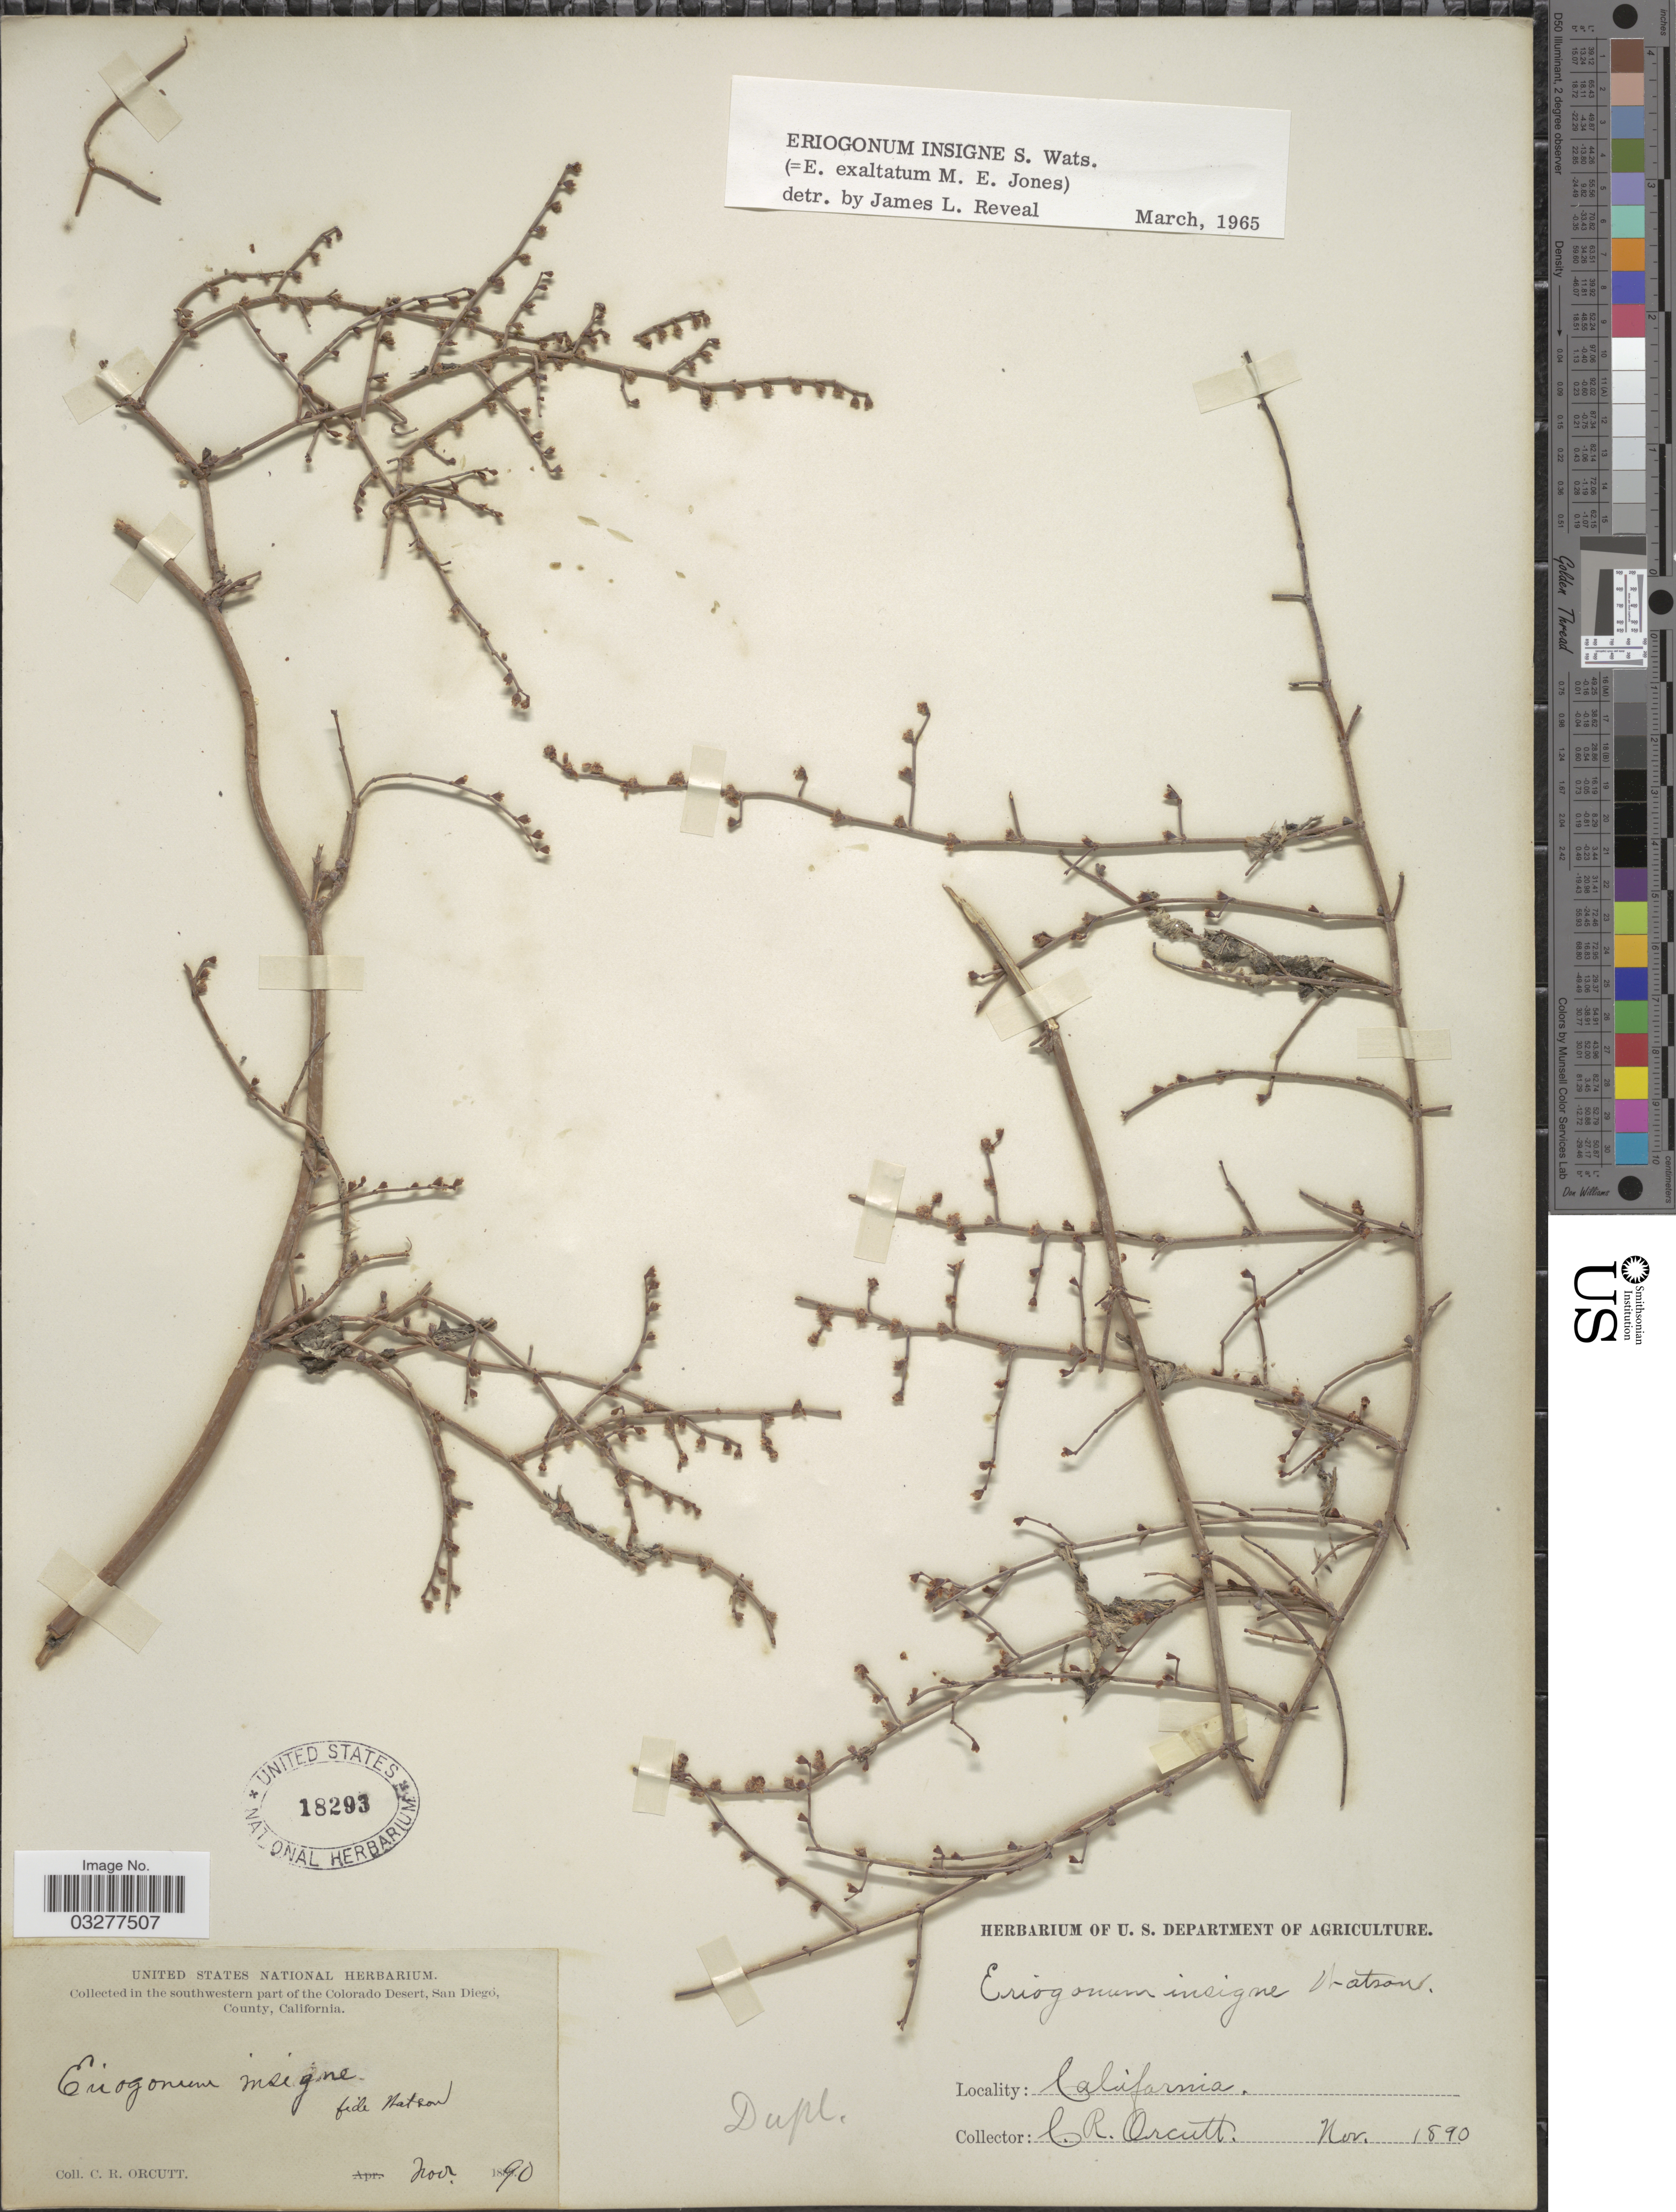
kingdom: Plantae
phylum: Tracheophyta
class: Magnoliopsida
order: Caryophyllales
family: Polygonaceae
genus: Eriogonum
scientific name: Eriogonum insigne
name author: S. Watson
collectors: C. R. Orcutt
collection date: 1890-11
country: United States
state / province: California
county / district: San Diego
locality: In the southwestern part of the Colorado Desert, San Diego County.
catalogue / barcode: US 18293